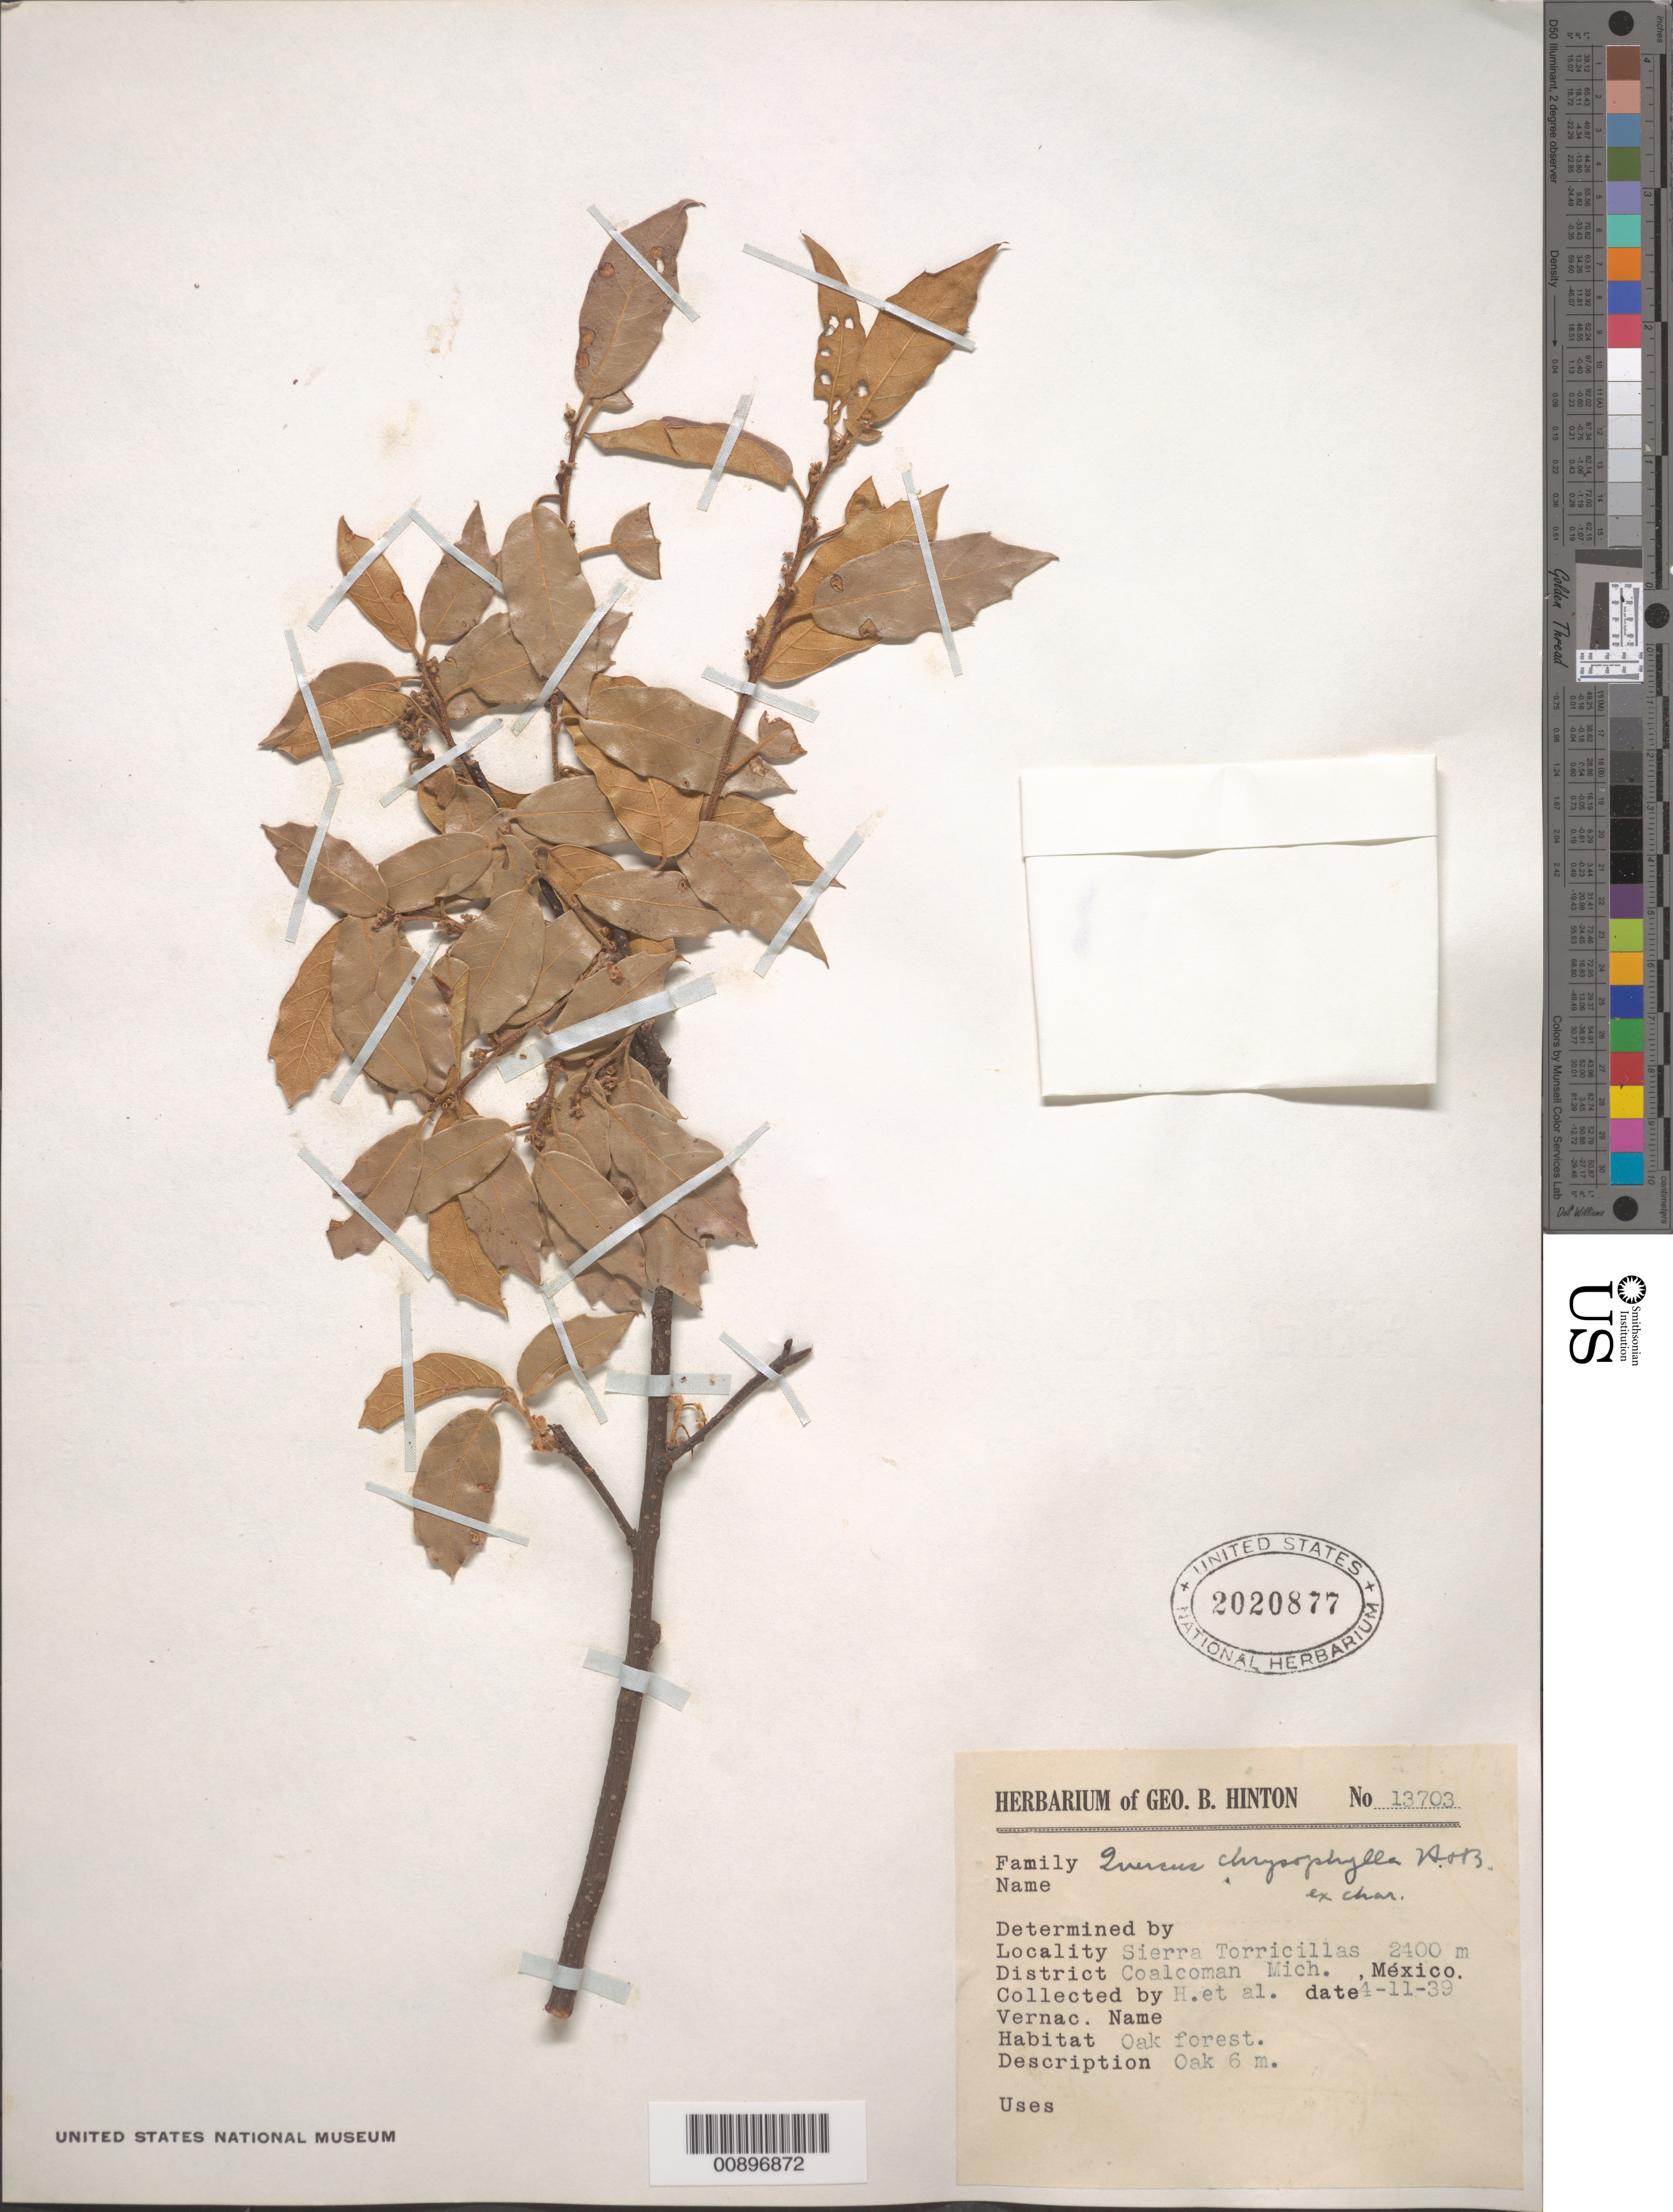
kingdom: Plantae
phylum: Tracheophyta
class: Magnoliopsida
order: Fagales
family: Fagaceae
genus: Quercus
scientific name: Quercus chrysophylla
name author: Humb. & Bonpl.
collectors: G. B. Hinton & et al.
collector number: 13703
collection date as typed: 11 Apr 1939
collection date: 1939-04-11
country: Mexico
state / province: Michoacán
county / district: Coalcomán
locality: Sierra Torricillas, District Coalcomán, Michoacán.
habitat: Oak forest.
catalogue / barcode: US 2020877